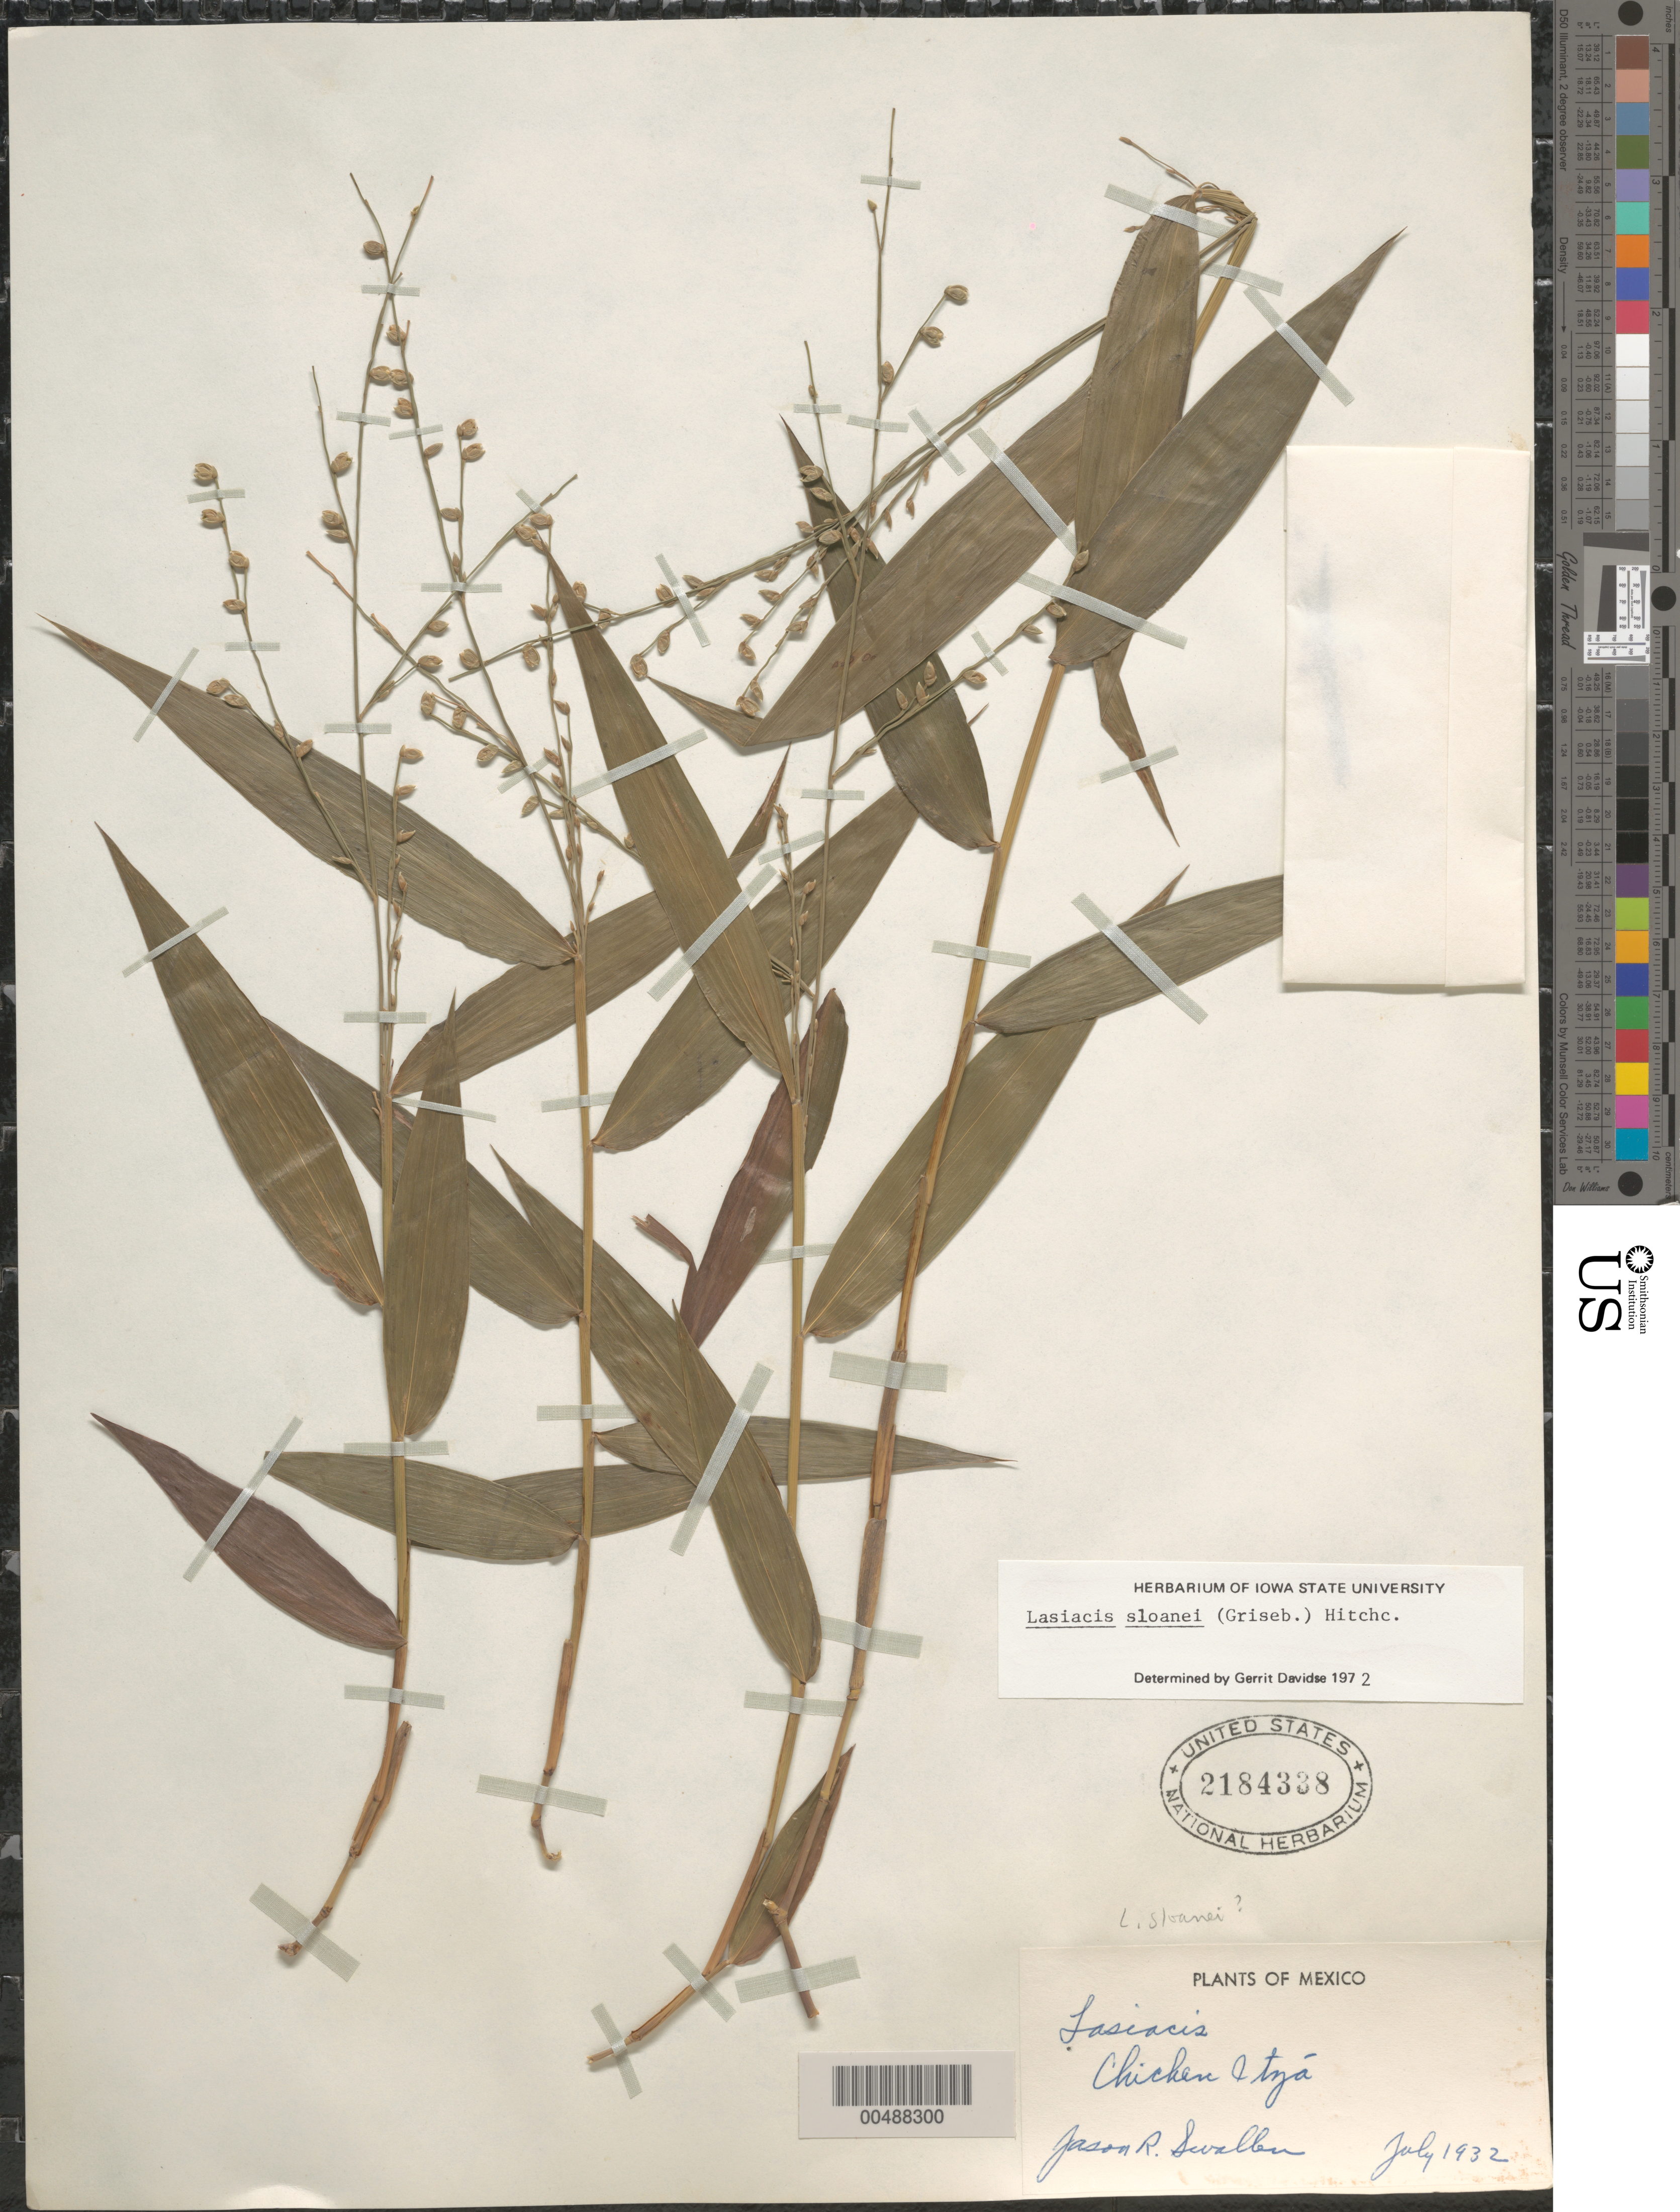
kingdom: Plantae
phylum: Tracheophyta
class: Liliopsida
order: Poales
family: Poaceae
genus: Lasiacis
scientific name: Lasiacis sloanei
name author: (Griseb.) Hitchc.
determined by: Davidse, Gerrit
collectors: J. R. Swallen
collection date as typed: Jul 1932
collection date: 1932-07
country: Mexico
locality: Chichen Itz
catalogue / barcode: US 2184338